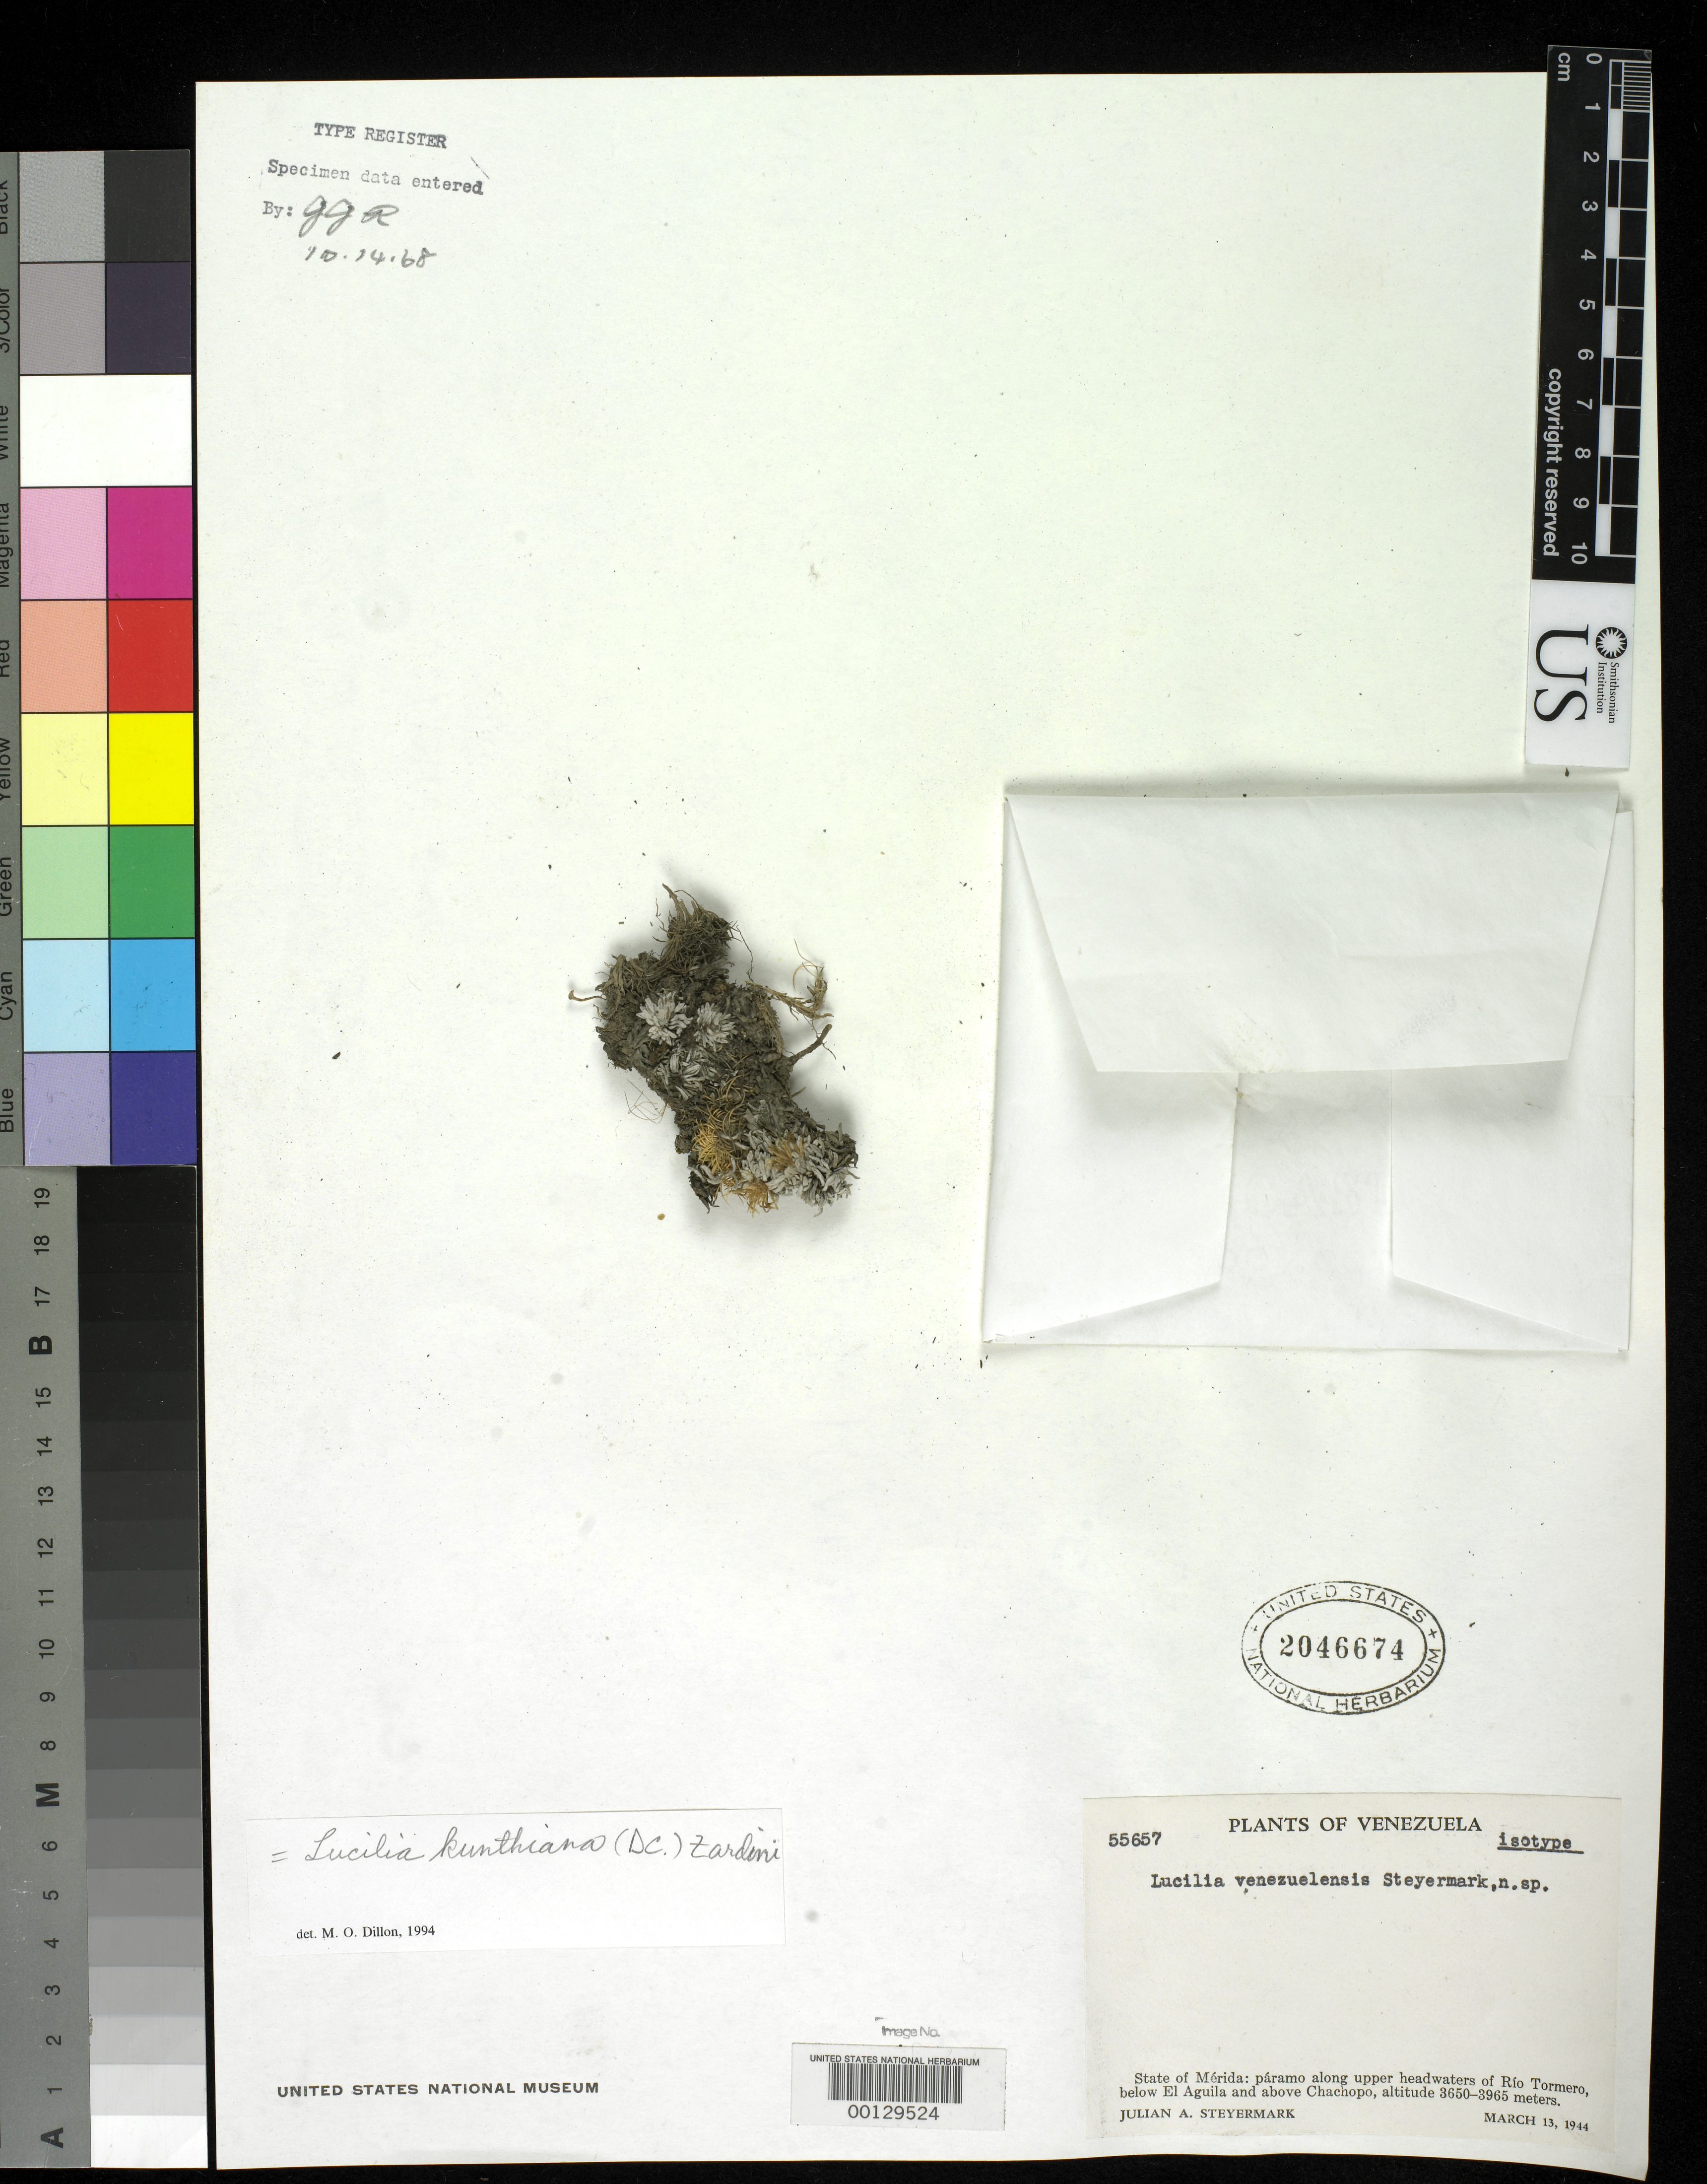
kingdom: Plantae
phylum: Tracheophyta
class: Magnoliopsida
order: Asterales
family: Asteraceae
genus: Lucilia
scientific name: Lucilia venezuelensis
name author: Steyerm.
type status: Isotype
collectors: J. Steyermark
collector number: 55657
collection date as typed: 13 Mar 1914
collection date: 1914-03-13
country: Venezuela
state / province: Mérida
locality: Headwaters of Rio Tormero, below El Aguila & above Chacopo.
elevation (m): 3650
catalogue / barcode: US 2046674